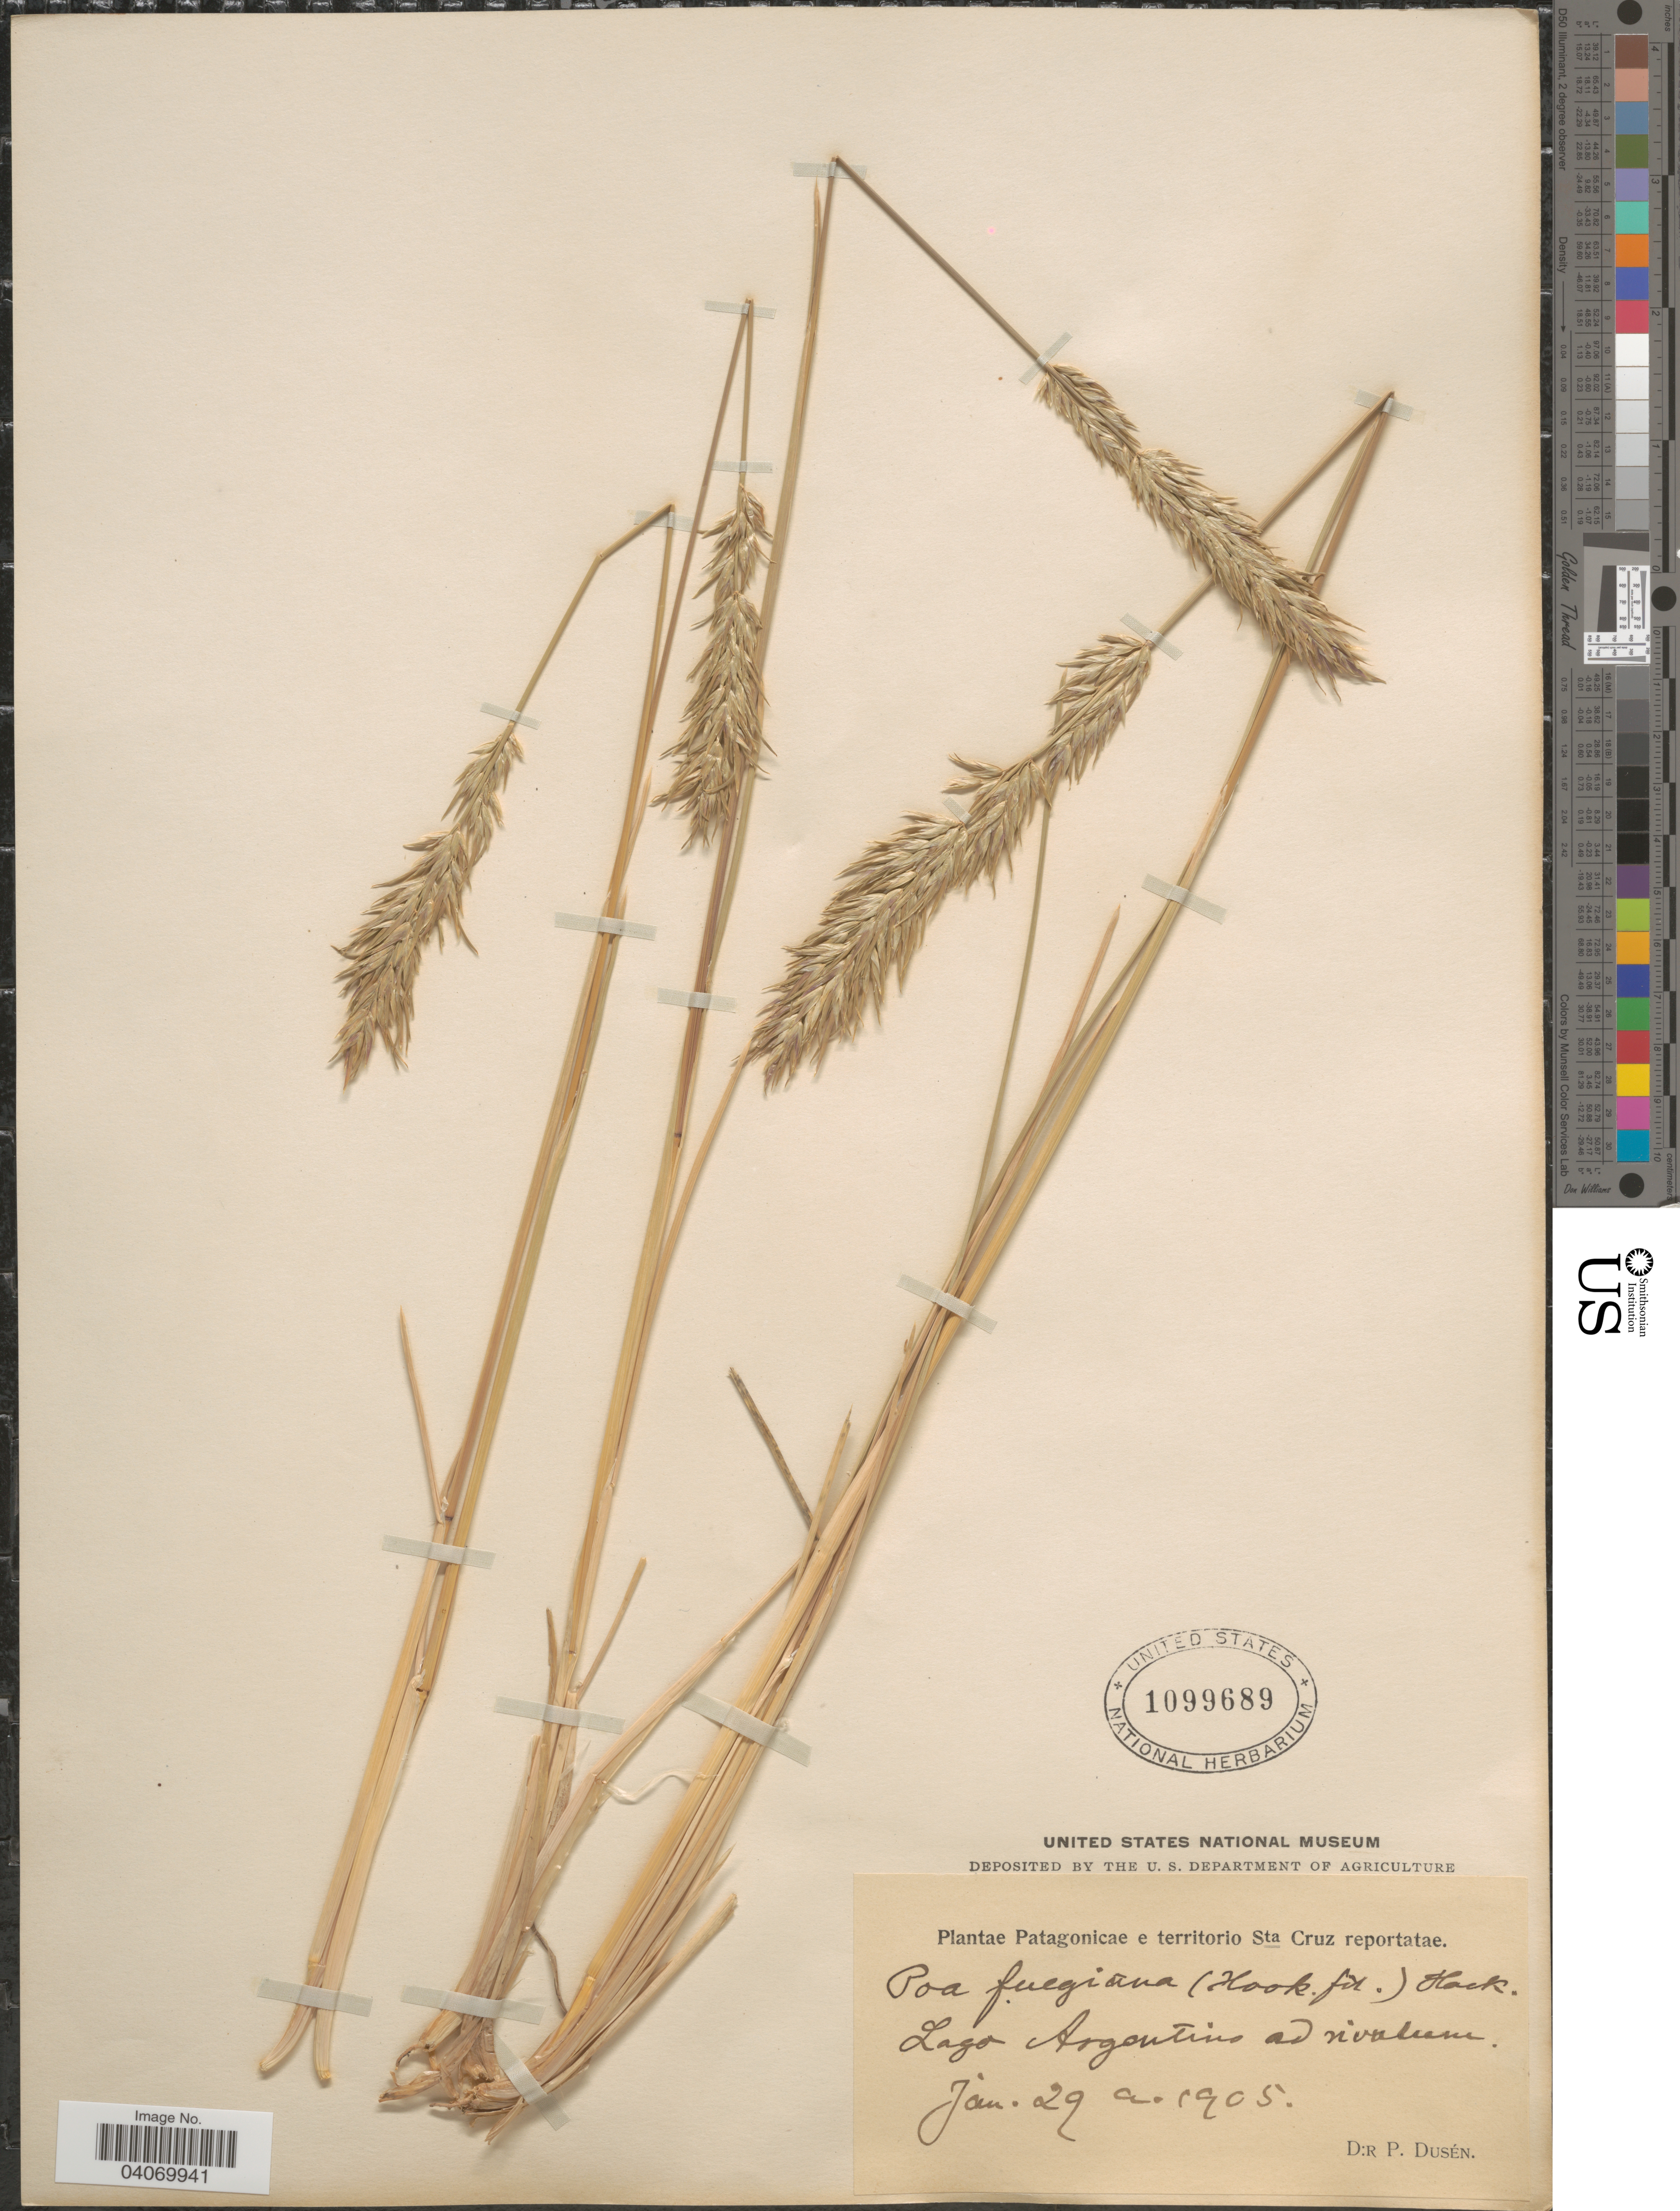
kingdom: Plantae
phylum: Tracheophyta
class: Liliopsida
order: Poales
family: Poaceae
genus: Poa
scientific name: Poa alopecurus subsp. fuegiana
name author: (Hook. f.) D.M. Moore & Dogg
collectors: P. Dusén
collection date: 1905-01-29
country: Argentina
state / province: Santa Cruz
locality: Patagonicae. Lago Argentino ad rivalum.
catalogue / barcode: US 1099689